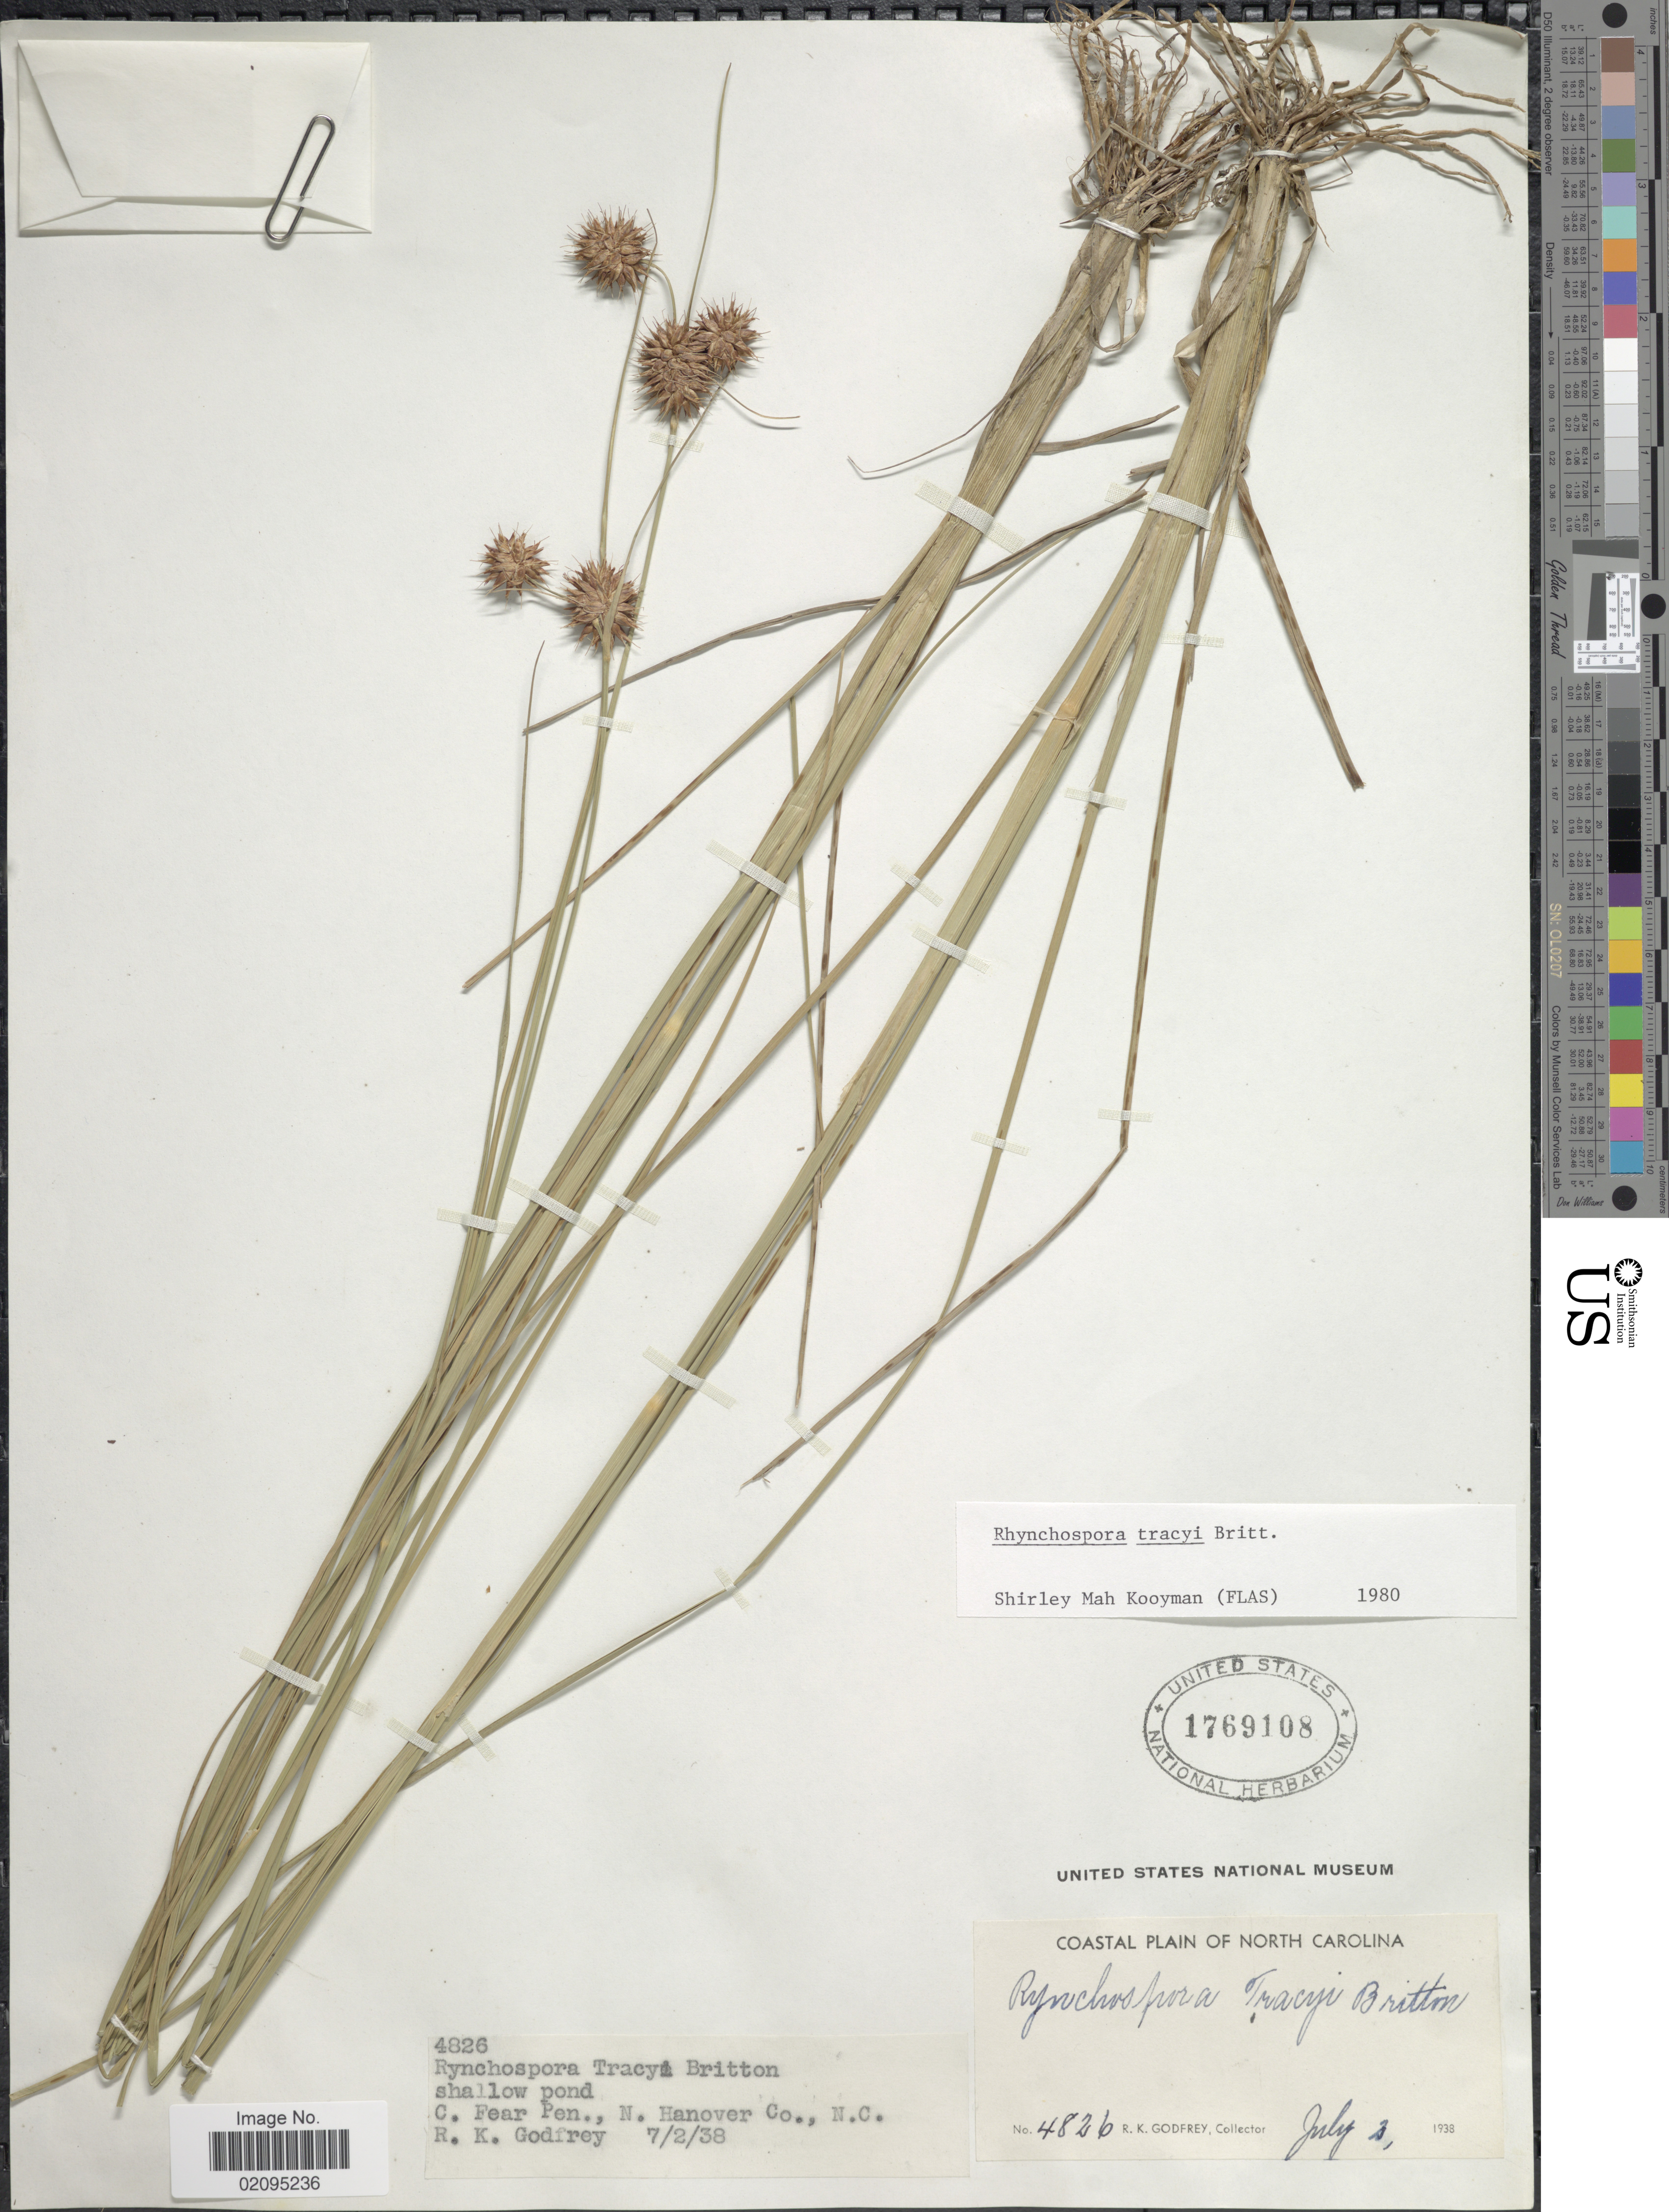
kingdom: Plantae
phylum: Tracheophyta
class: Liliopsida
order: Poales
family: Cyperaceae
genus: Rhynchospora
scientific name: Rhynchospora tracyi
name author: Britton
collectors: R. K. Godfrey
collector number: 4826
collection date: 1938-07-02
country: United States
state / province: North Carolina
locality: Shallow pond, C. Fear Pen., N. Hanover Co.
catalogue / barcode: US 1769108